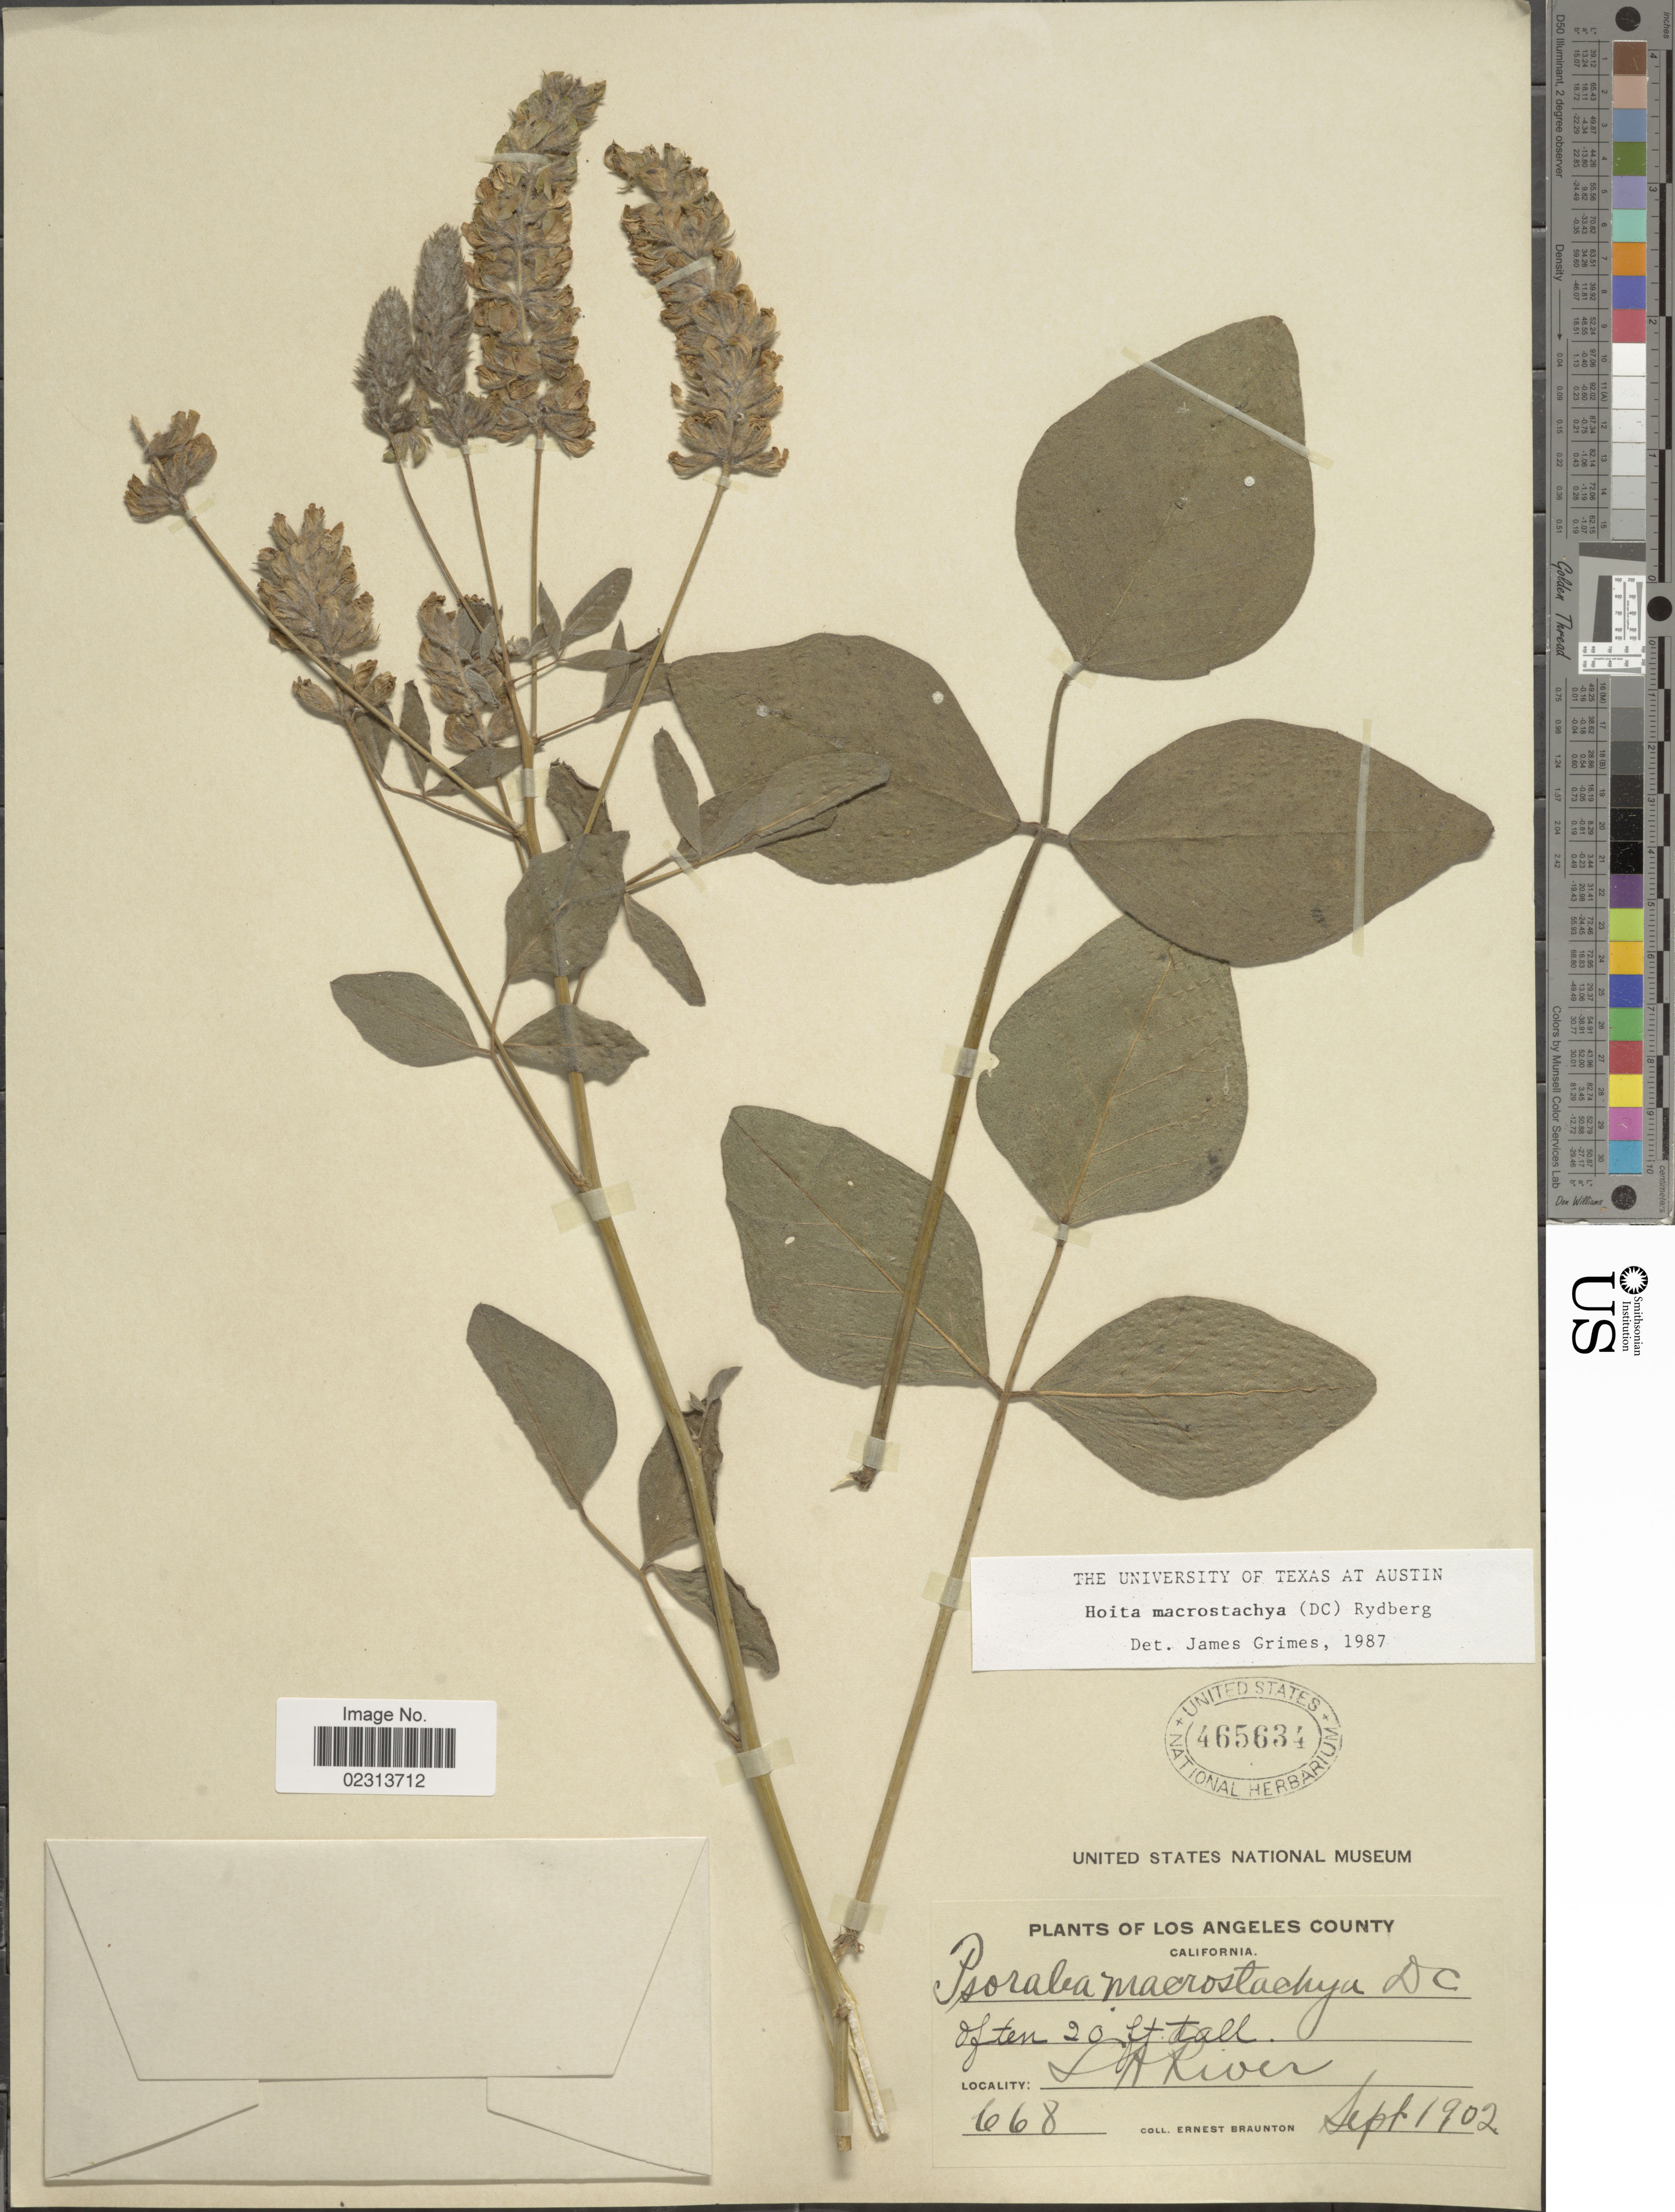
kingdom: Plantae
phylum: Tracheophyta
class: Magnoliopsida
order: Fabales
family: Fabaceae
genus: Hoita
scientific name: Hoita macrostachya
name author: (DC.) Rydb.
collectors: E. Braunton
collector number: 668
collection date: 1902-09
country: United States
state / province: California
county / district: Los Angeles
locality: Los Angeles County, S.A. River.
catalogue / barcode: US 465634